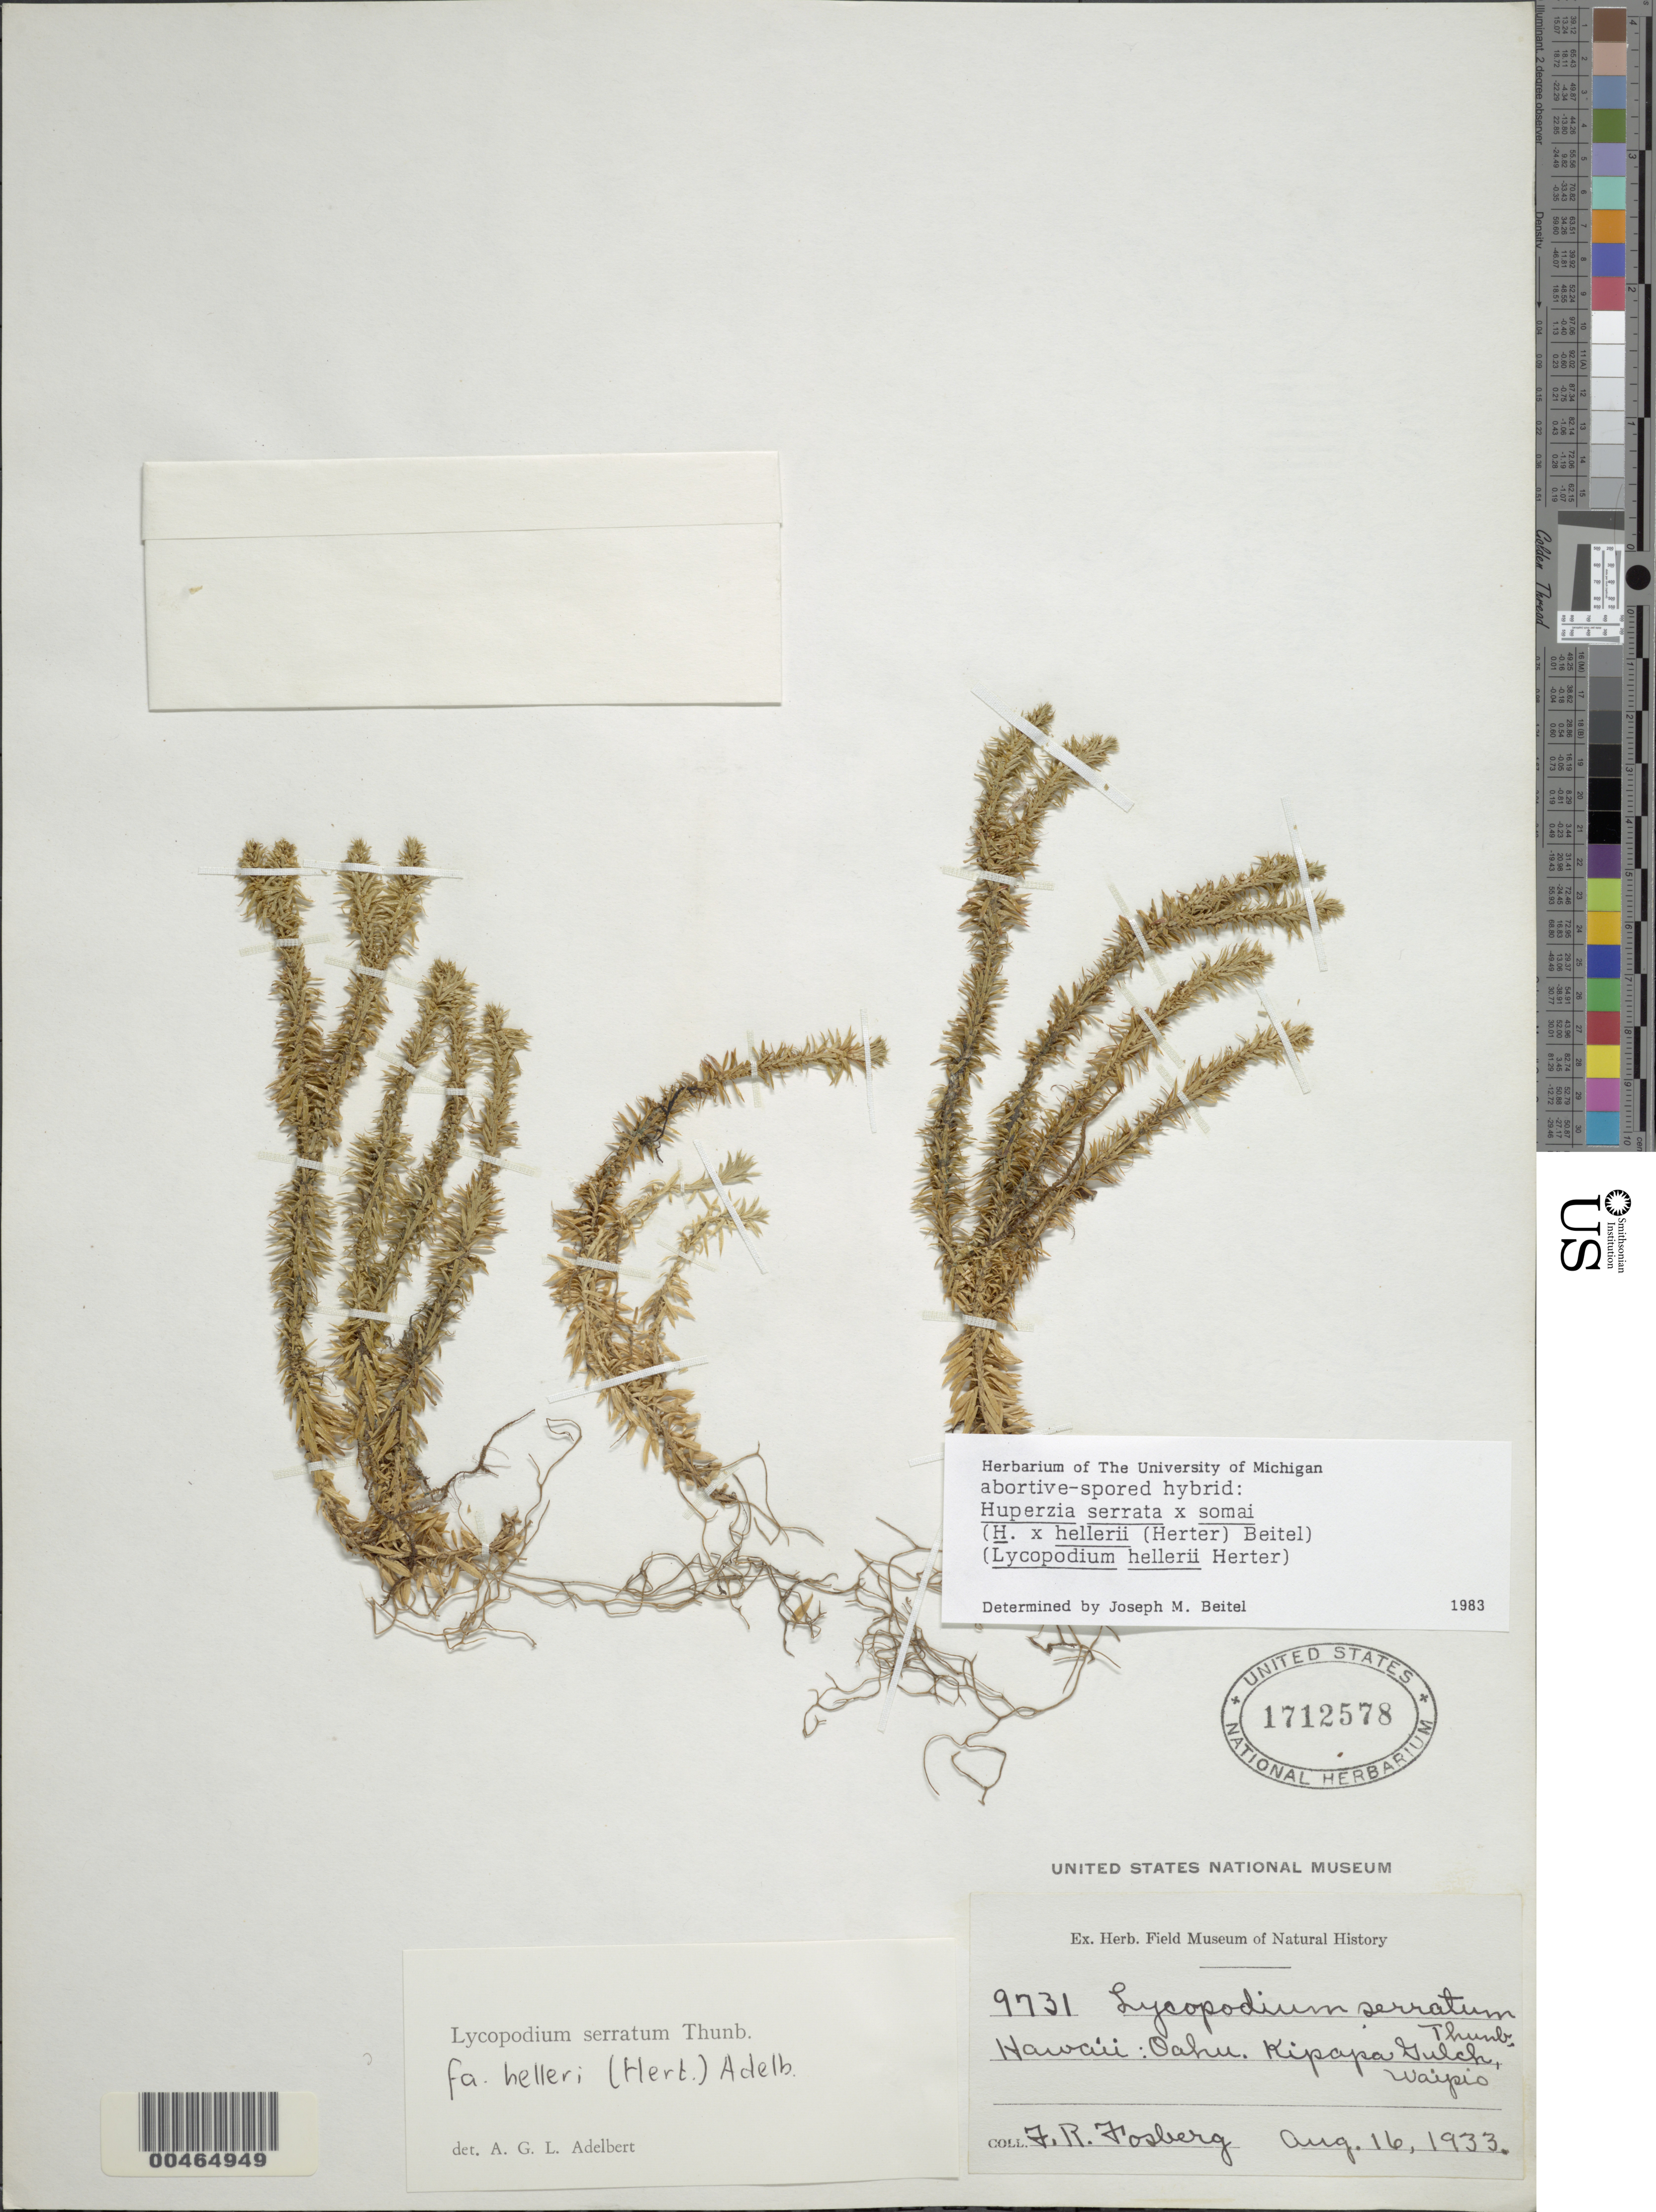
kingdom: Plantae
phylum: Tracheophyta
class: Lycopodiopsida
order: Lycopodiales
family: Lycopodiaceae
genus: Huperzia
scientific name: Huperzia serrata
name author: (Thunb.) Trevis.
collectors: F. R. Fosberg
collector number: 9731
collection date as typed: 16 Aug 1933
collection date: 1933-08-16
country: United States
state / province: Hawaii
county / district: Honolulu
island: Oahu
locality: Kipapa Gulch, Waipio, Oahu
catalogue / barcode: US 1712578